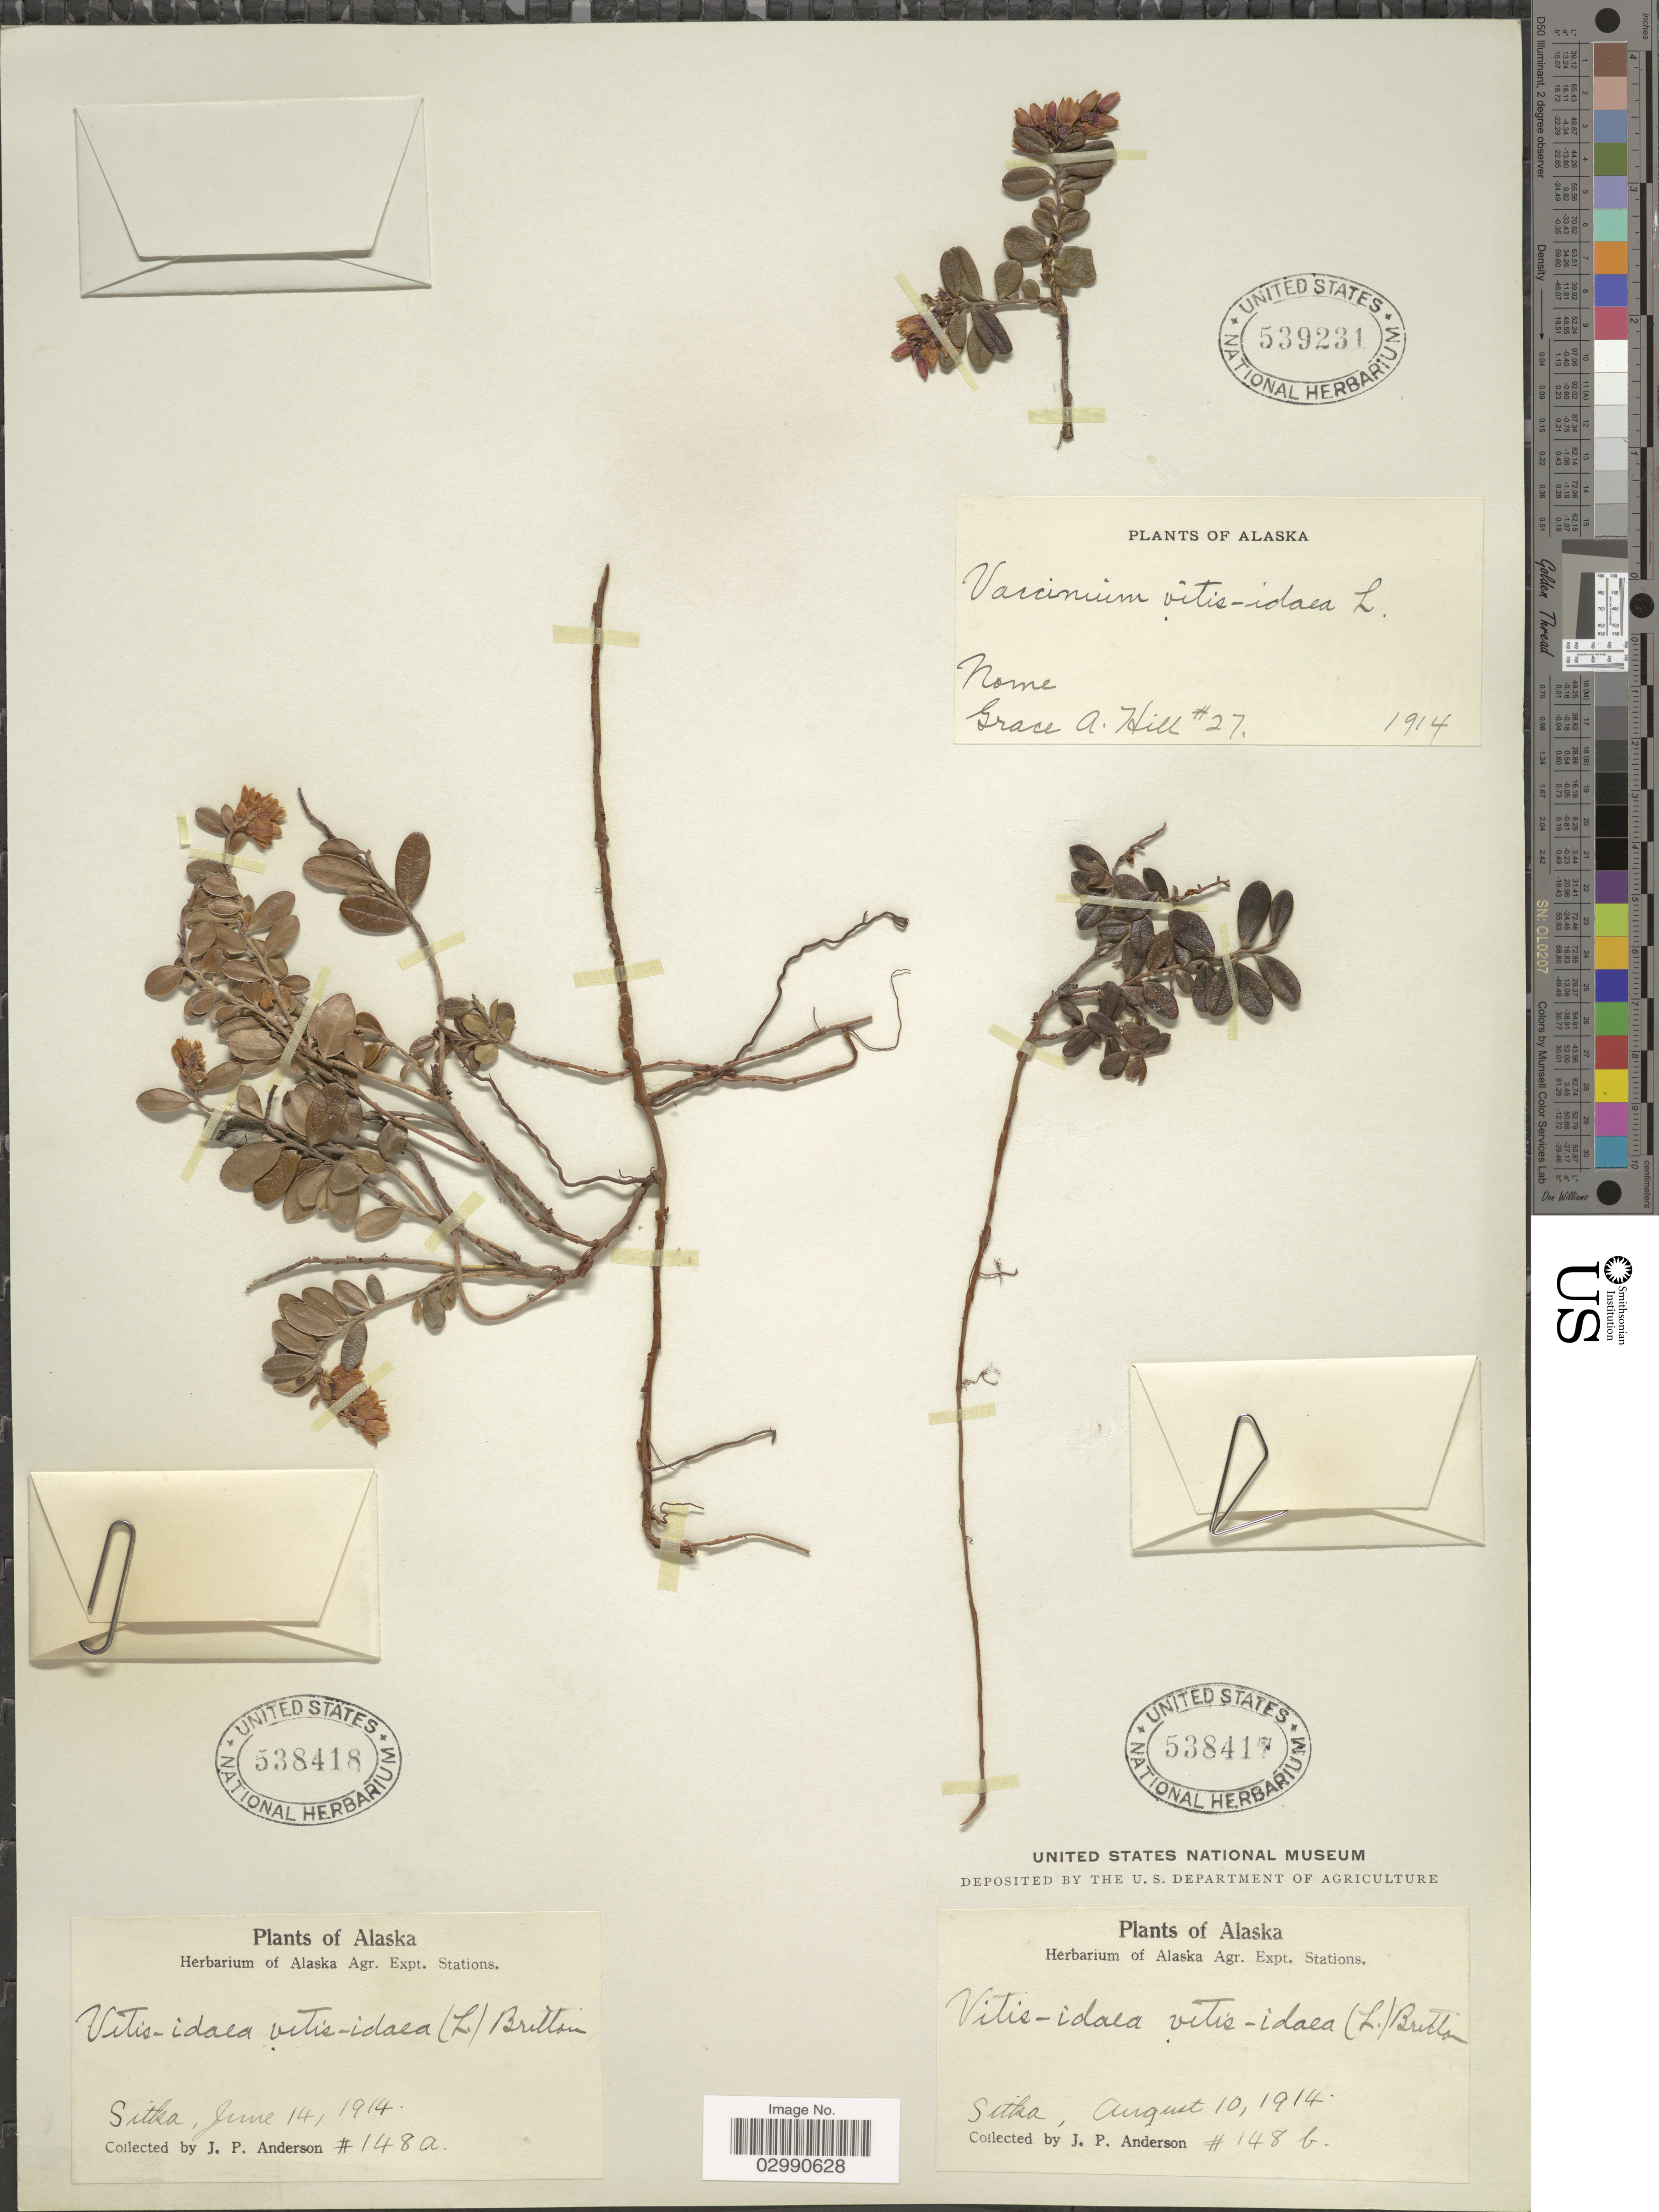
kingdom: Plantae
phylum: Tracheophyta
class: Magnoliopsida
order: Ericales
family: Ericaceae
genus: Vaccinium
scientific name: Vaccinium vitis-idaea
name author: L.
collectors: J. P. Anderson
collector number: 148a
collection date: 1914-06-14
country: United States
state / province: Alaska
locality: Sitka.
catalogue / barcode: US 538418